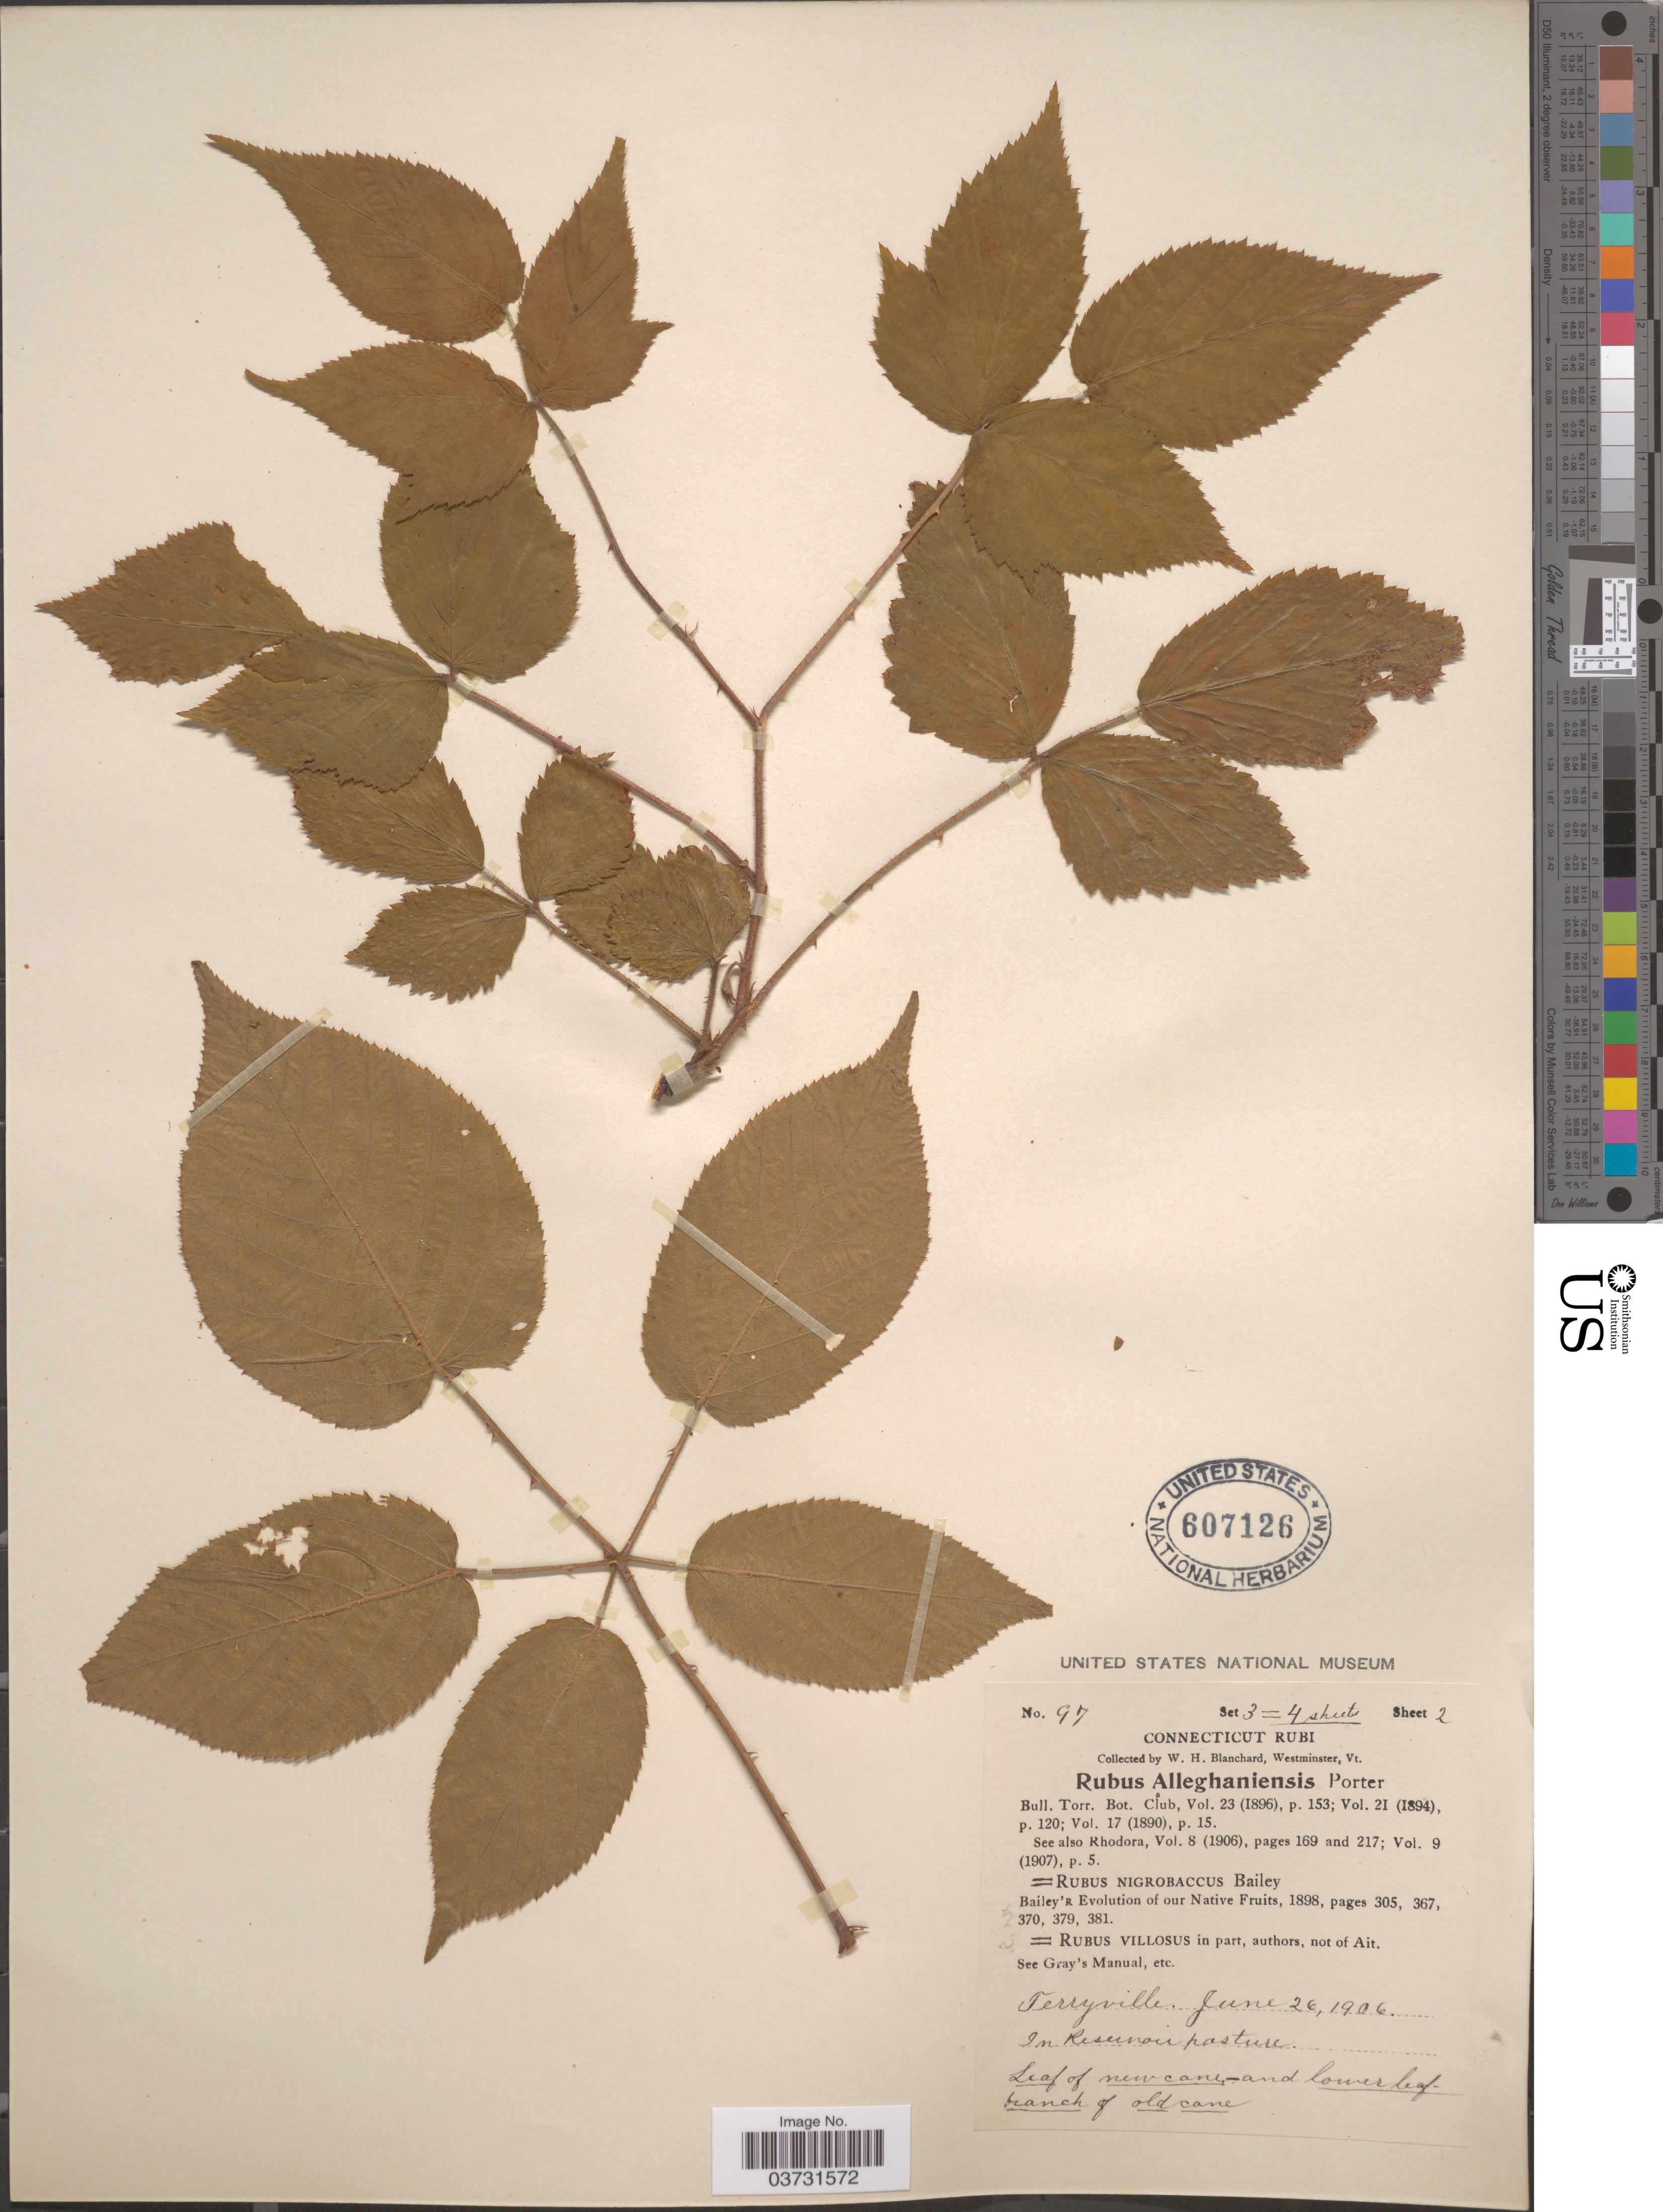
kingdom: Plantae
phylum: Tracheophyta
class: Magnoliopsida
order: Rosales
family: Rosaceae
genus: Rubus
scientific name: Rubus nigrobaccus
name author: L.H. Bailey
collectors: W. H. Blanchard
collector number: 97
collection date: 1906-06-26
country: United States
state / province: Connecticut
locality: Terryville. In Reservoir pasture.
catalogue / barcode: US 607126